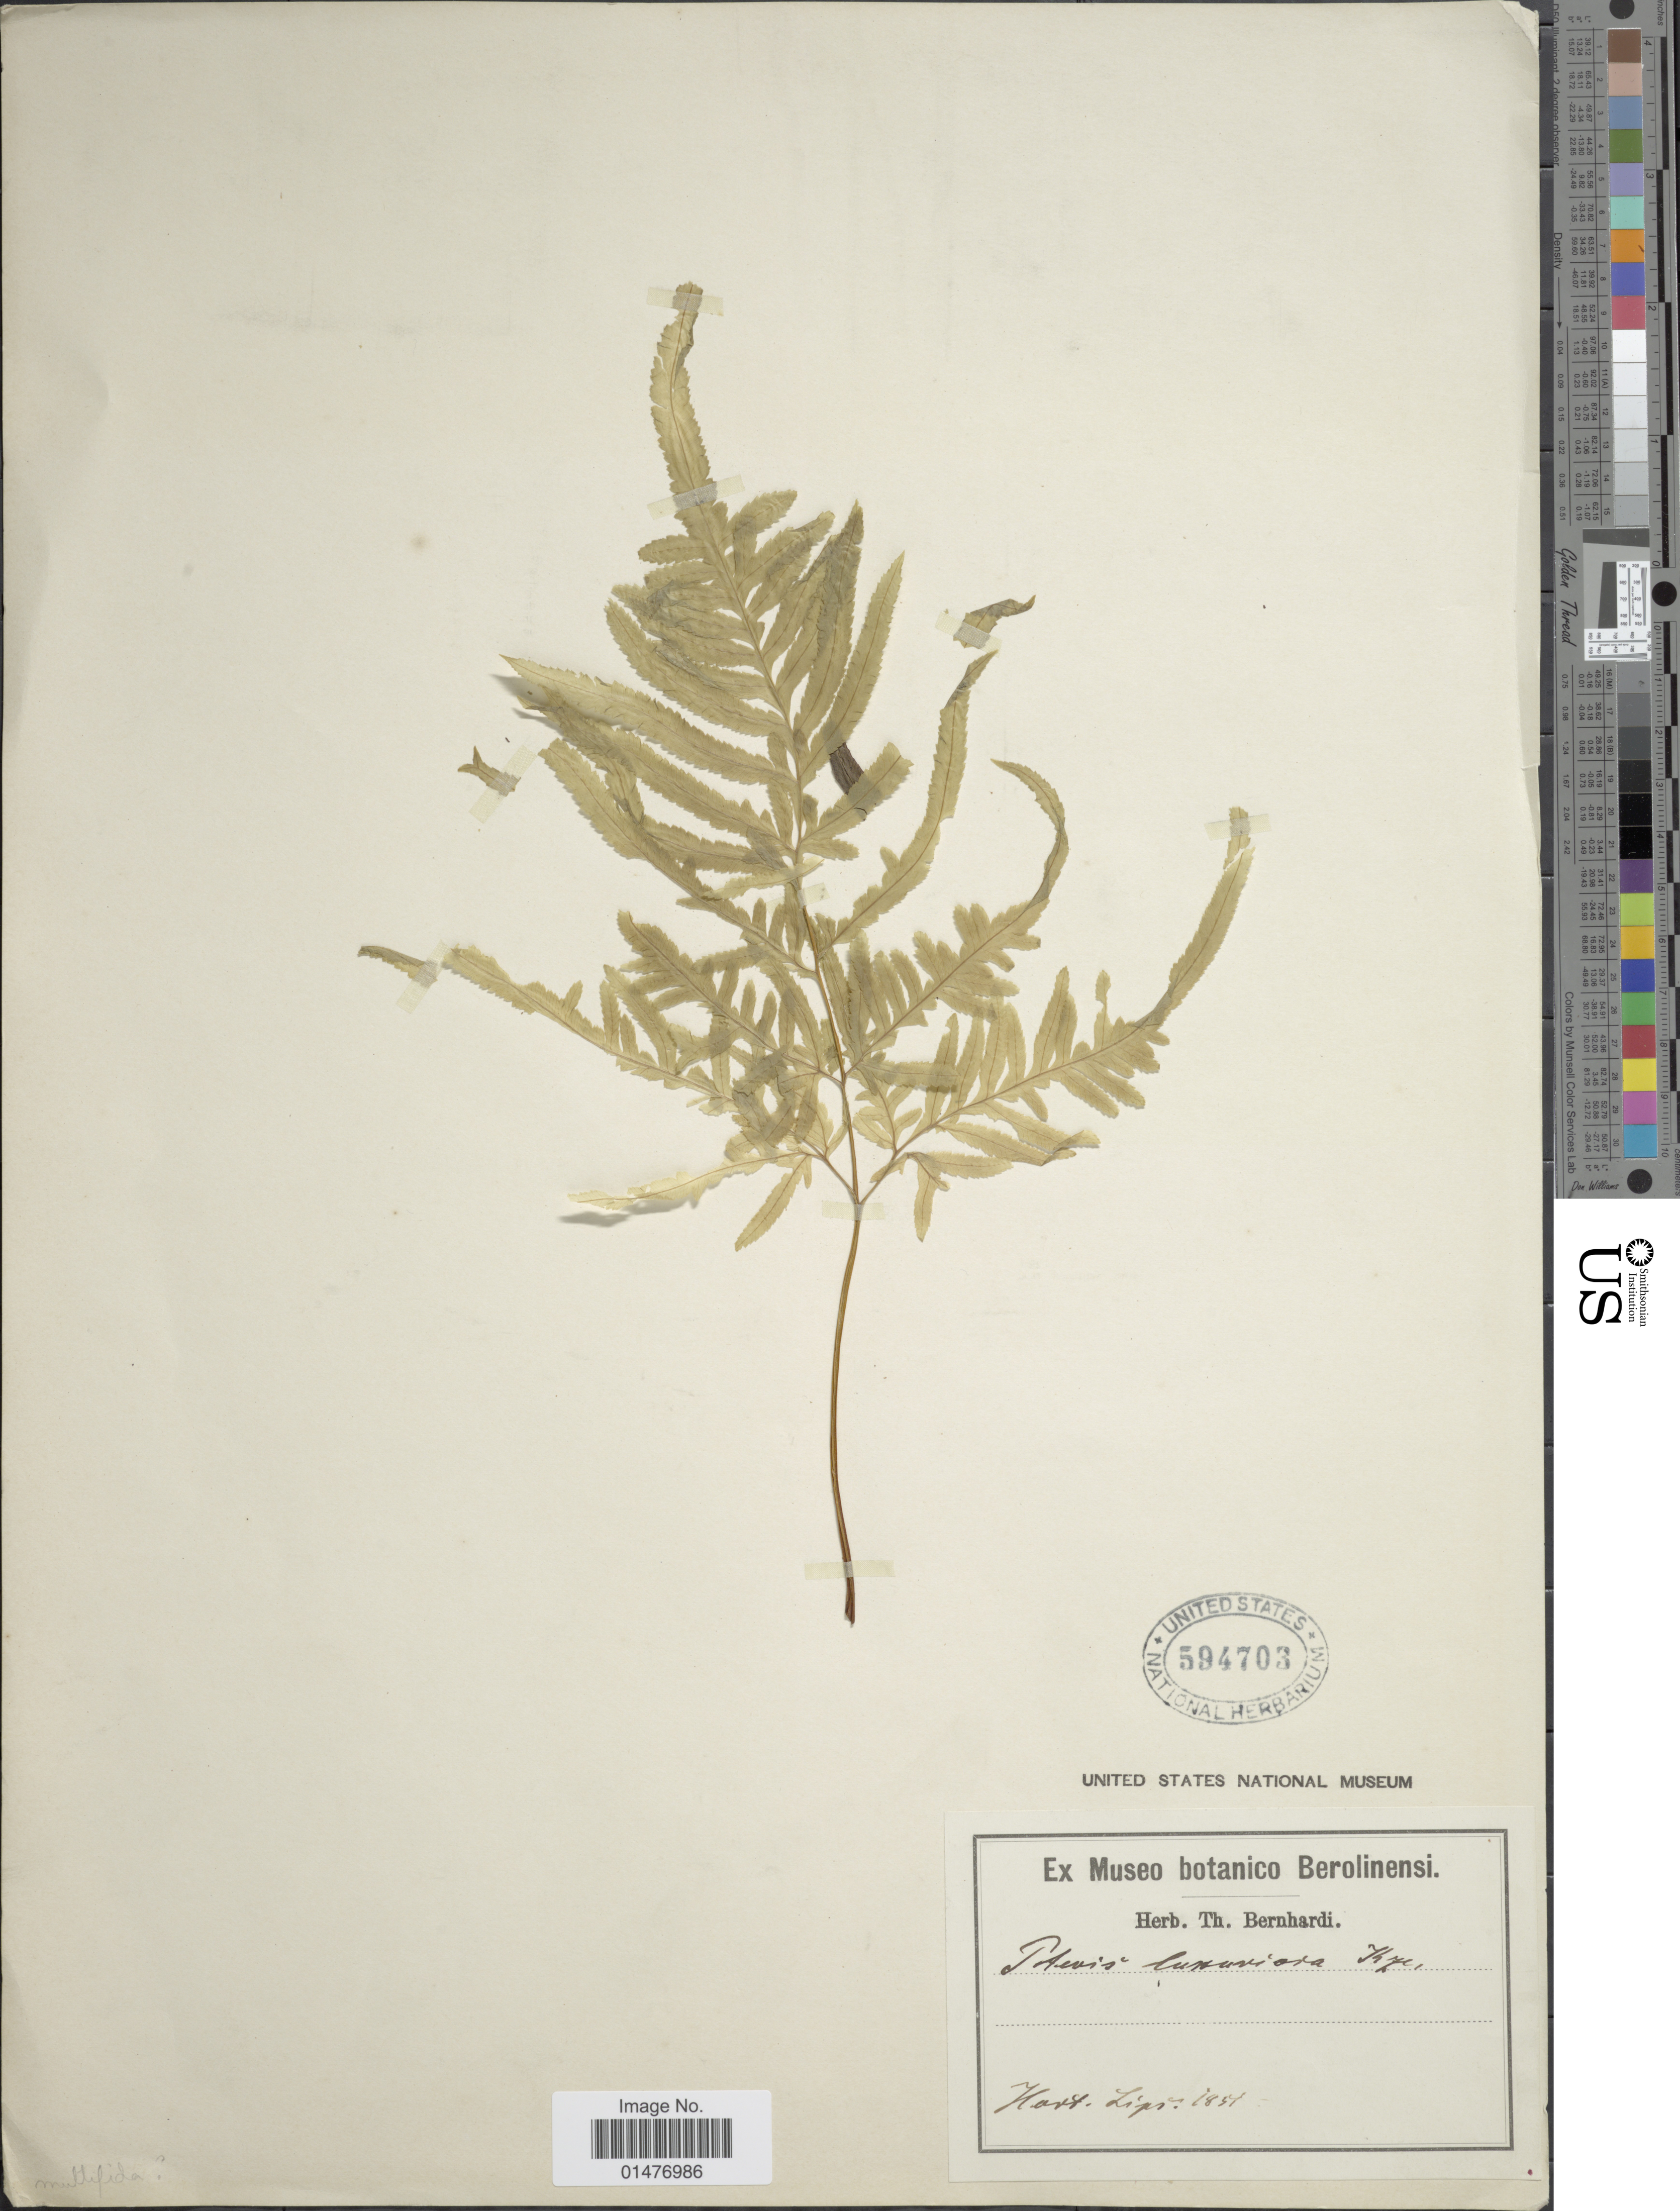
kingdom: Plantae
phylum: Tracheophyta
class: Polypodiopsida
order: Polypodiales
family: Pteridaceae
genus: Pteris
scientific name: Pteris sp.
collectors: ex Museo Botanico Berolinensi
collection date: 1851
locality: Hort Lips [interpreted]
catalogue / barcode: US 594703